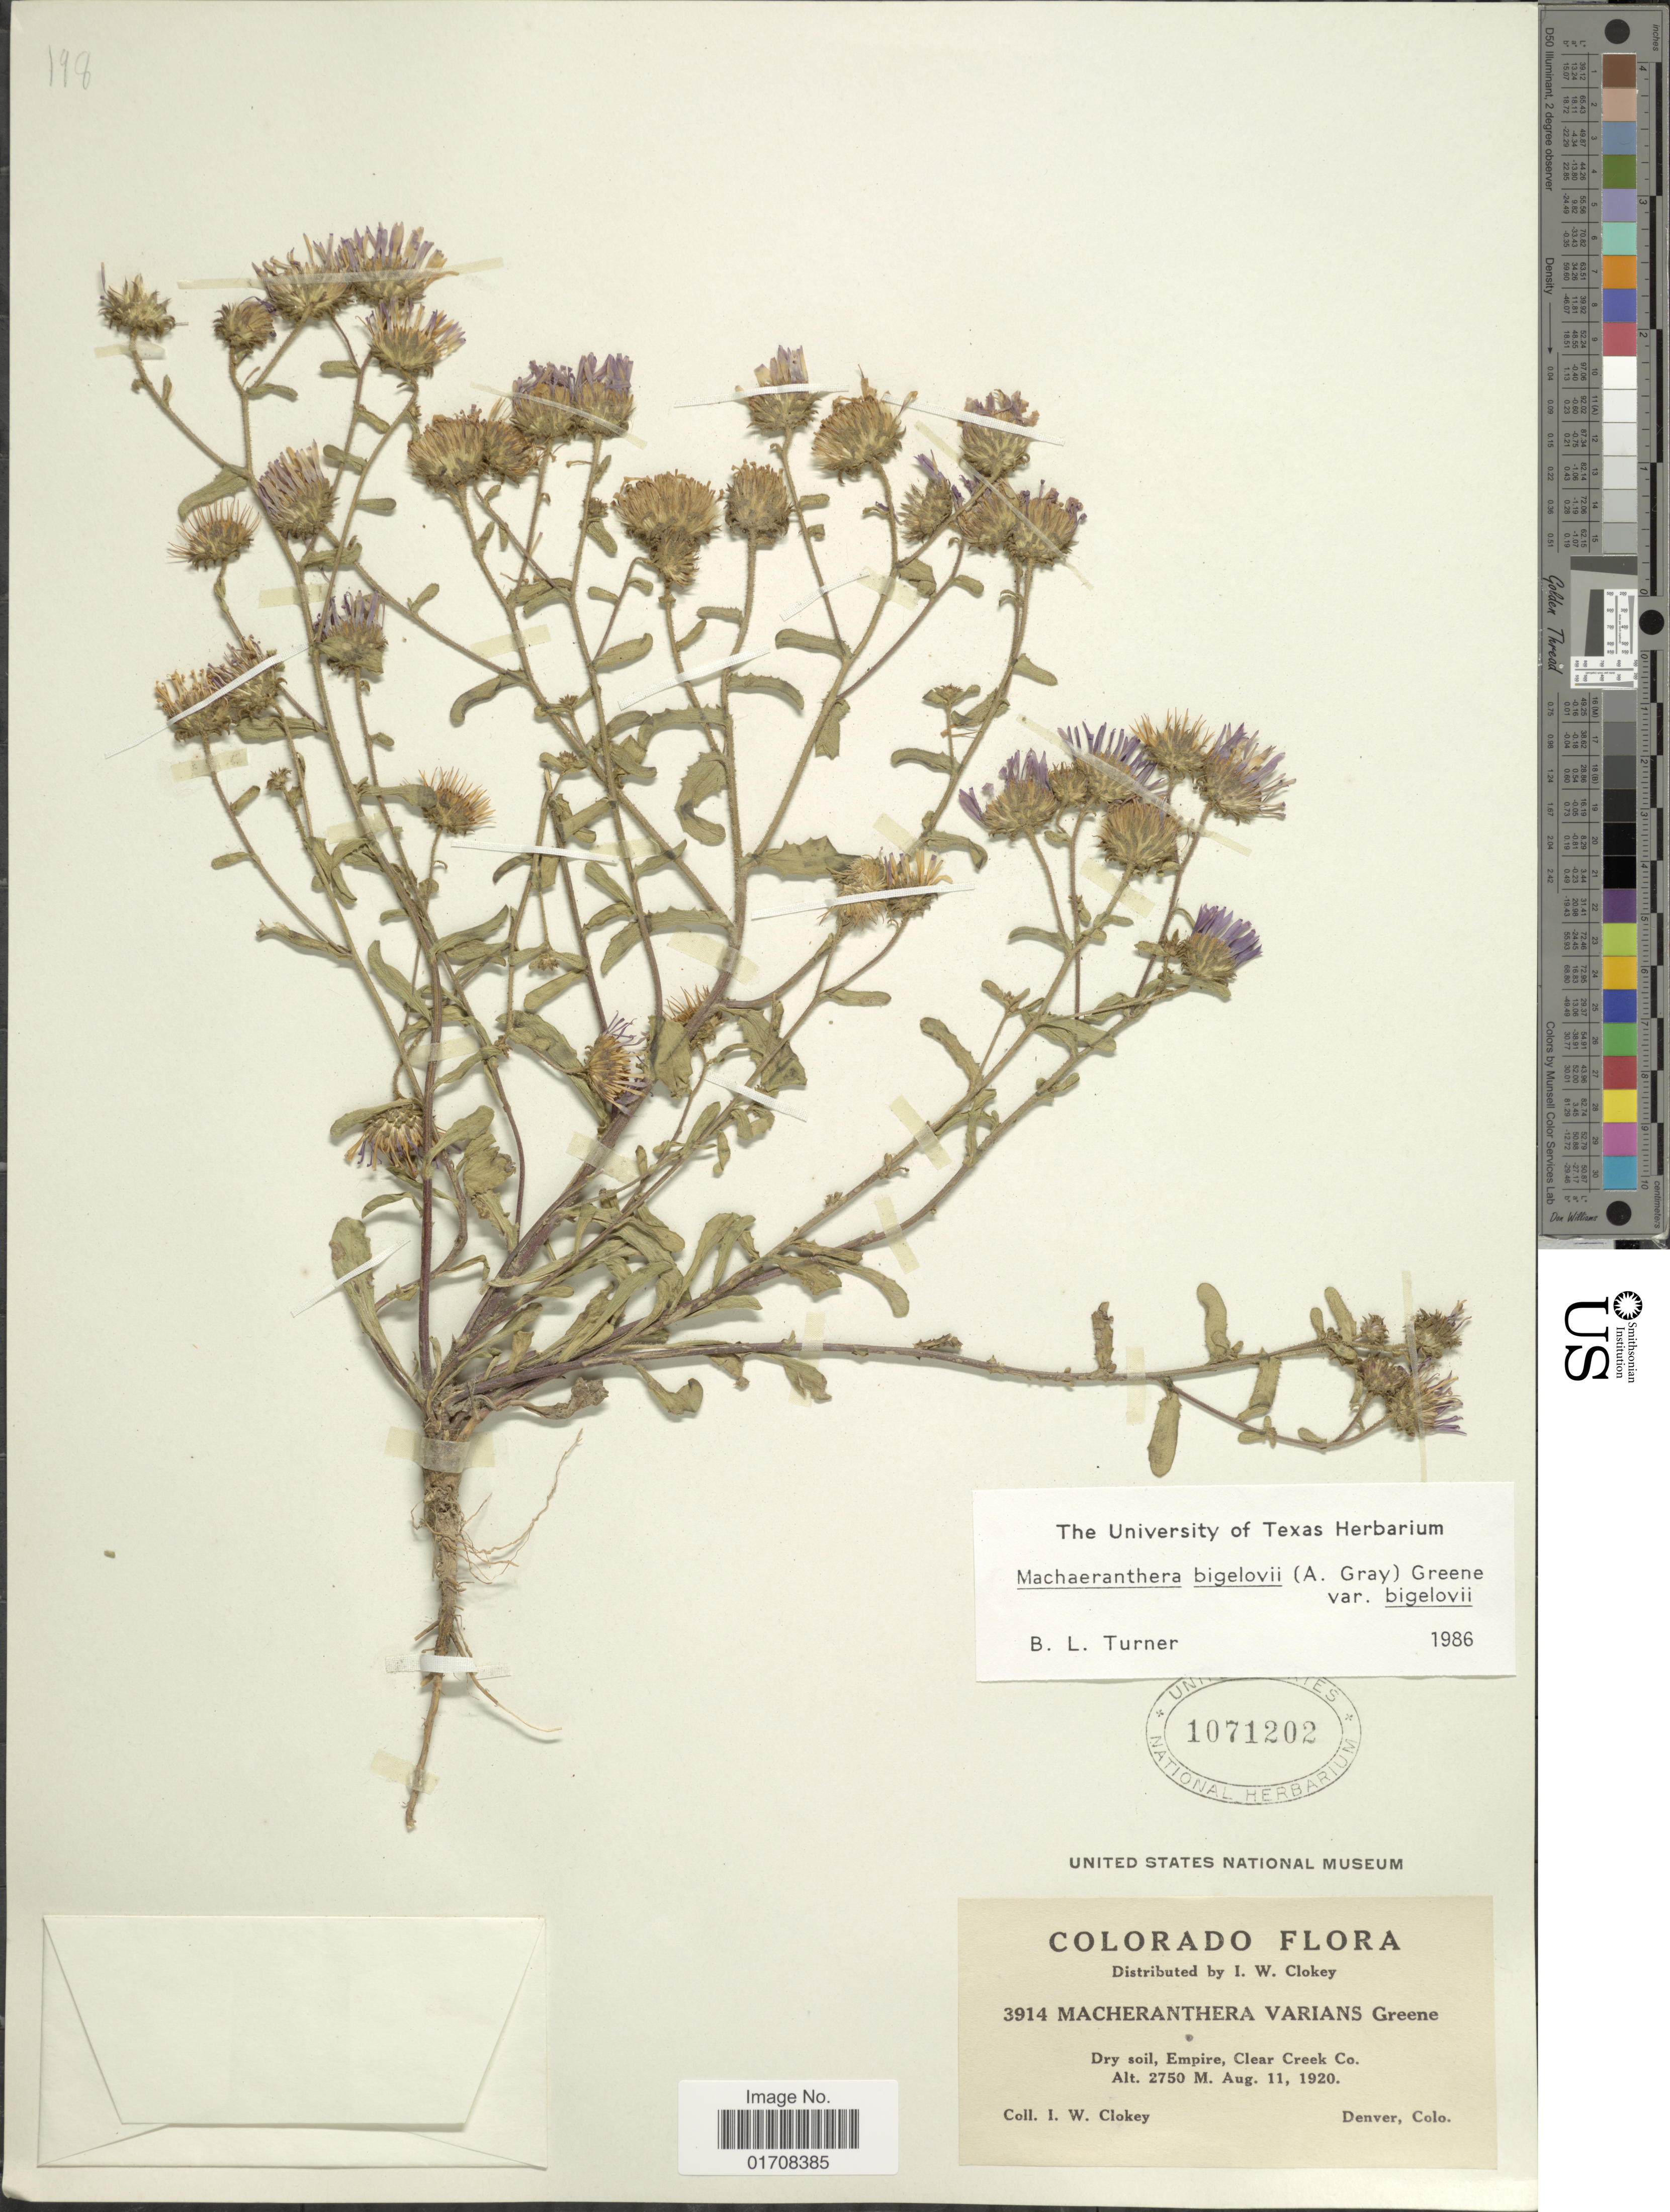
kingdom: Plantae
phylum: Tracheophyta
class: Magnoliopsida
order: Asterales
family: Asteraceae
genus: Machaeranthera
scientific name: Machaeranthera bigelovii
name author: (A. Gray) Greene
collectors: I. W. Clokey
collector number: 3914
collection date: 1920-08-11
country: United States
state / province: Colorado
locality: Empire, Clear Creek Co.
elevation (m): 2750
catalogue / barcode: US 1071202